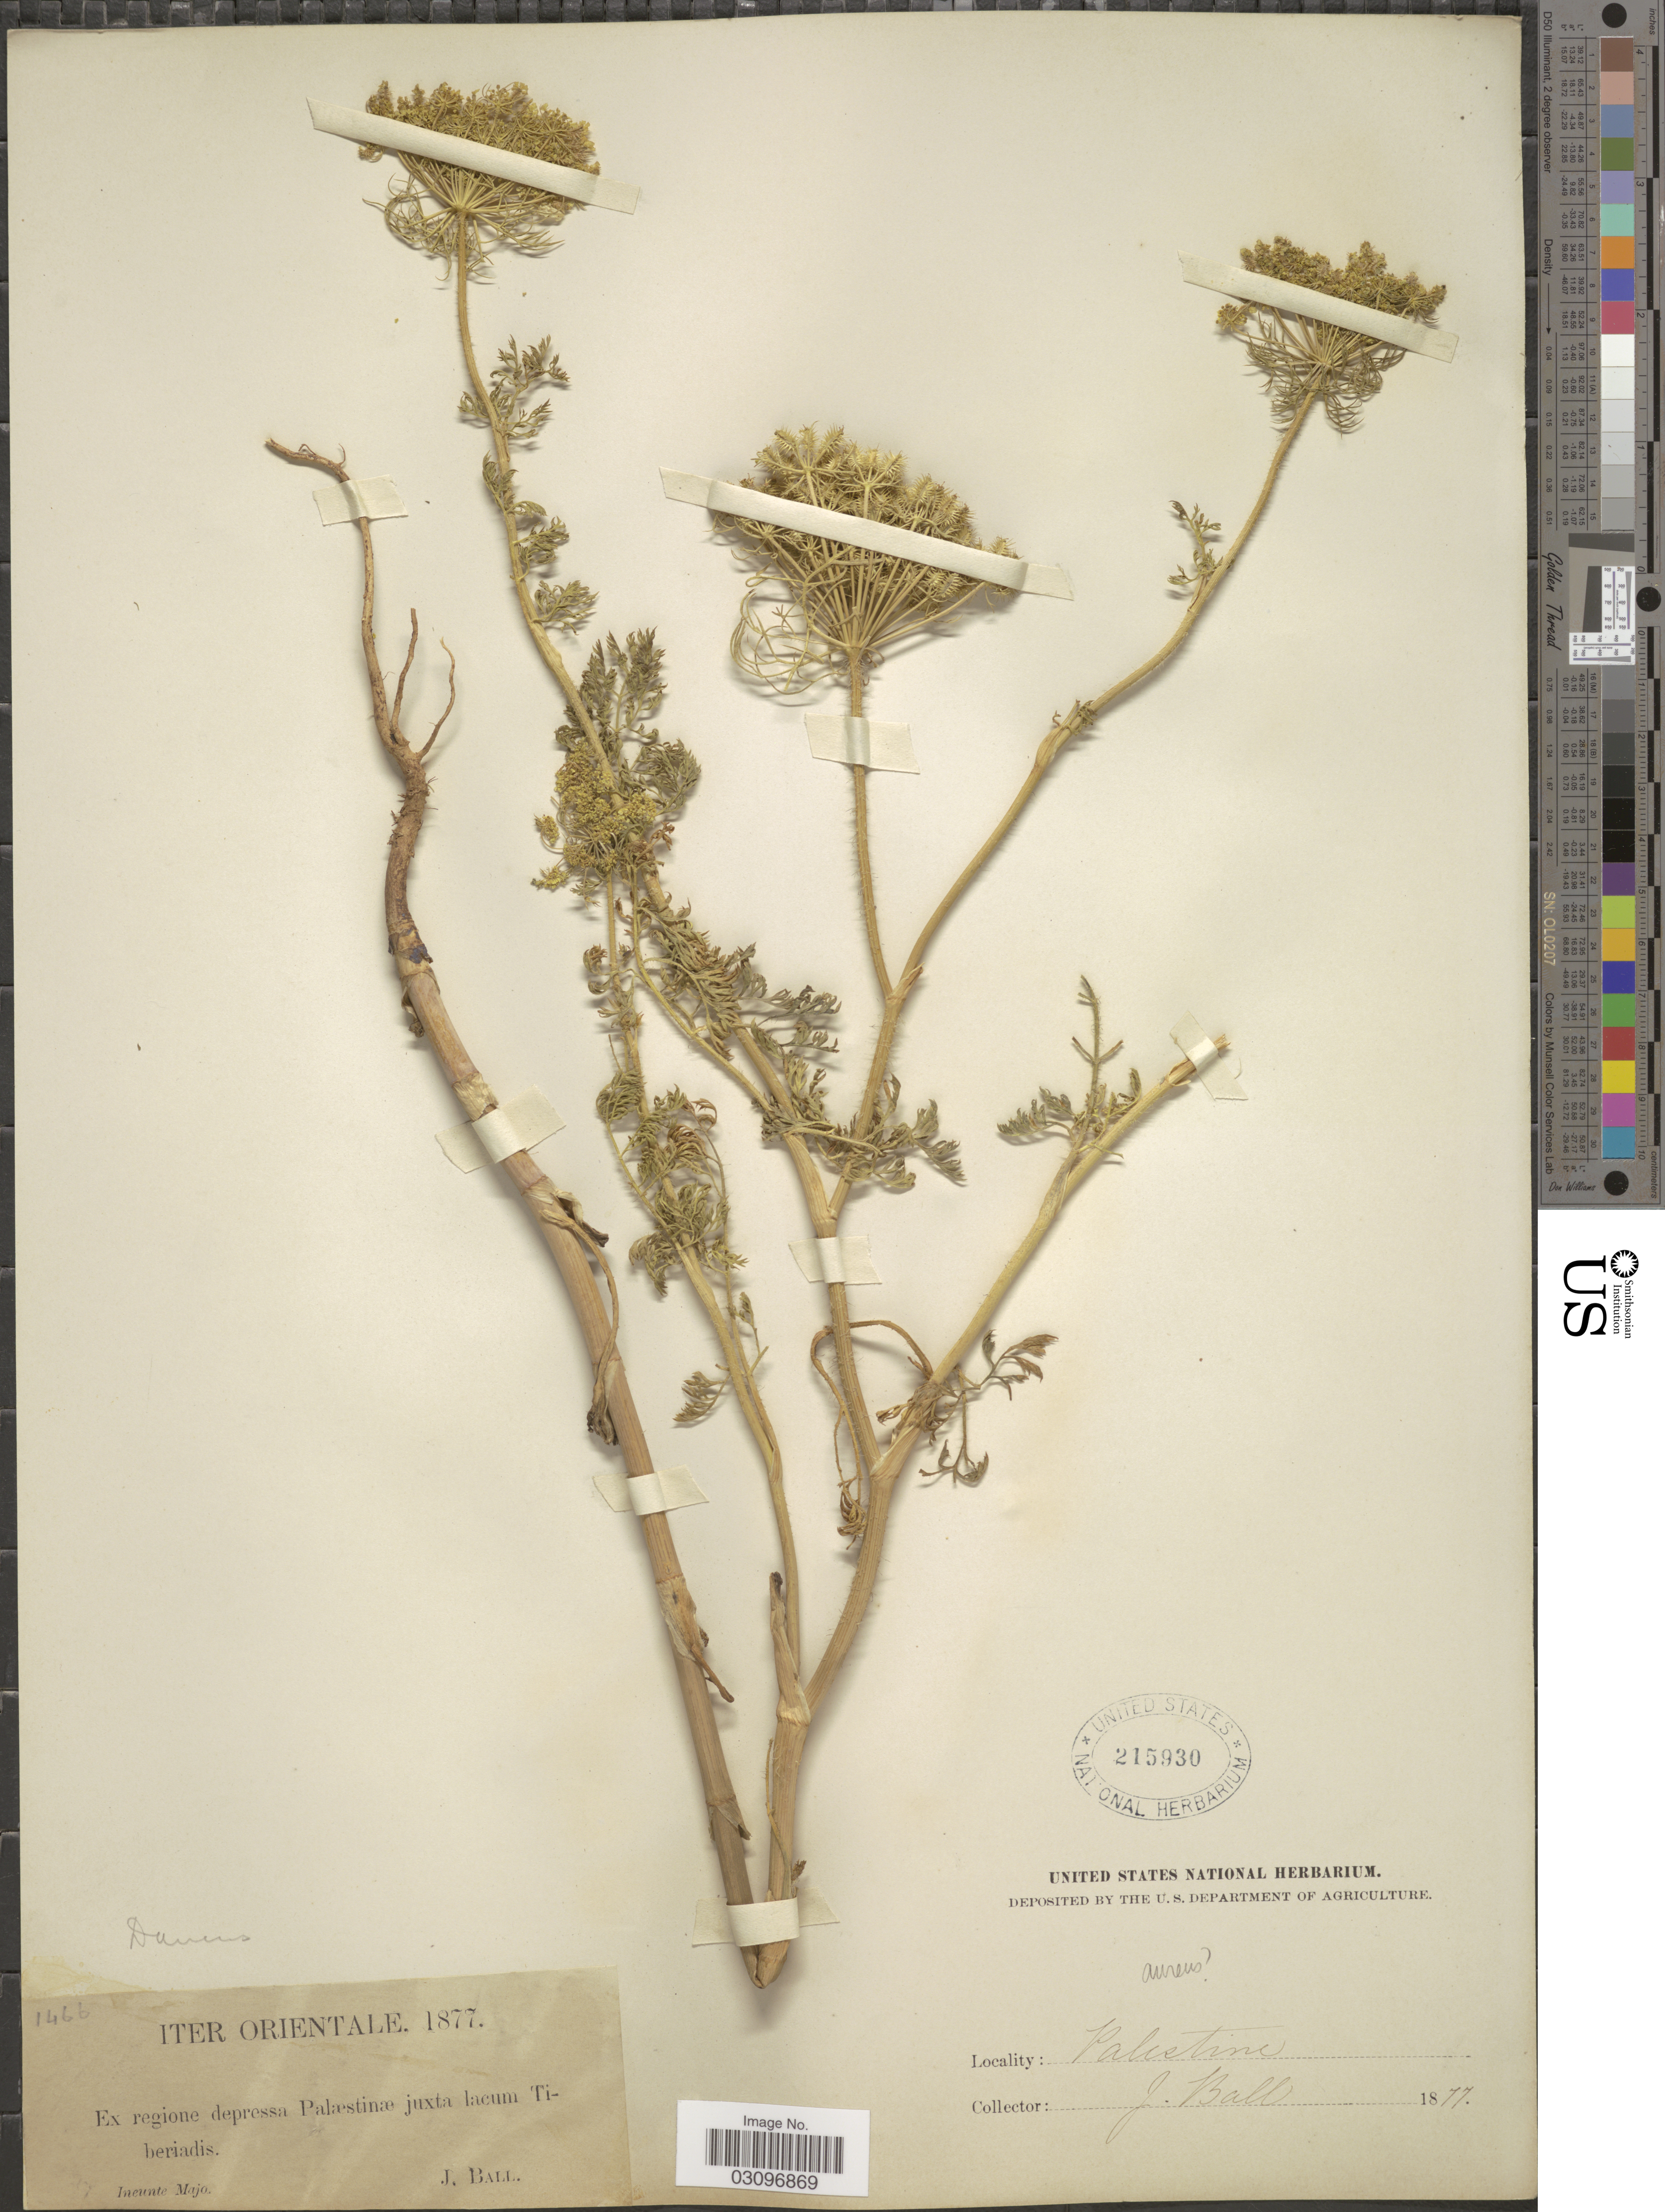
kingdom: Plantae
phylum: Tracheophyta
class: Magnoliopsida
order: Apiales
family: Apiaceae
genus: Daucus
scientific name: Daucus aureus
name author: Desf.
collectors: J. Ball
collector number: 1466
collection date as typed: Ineunte Majo. 1877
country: Israel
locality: Orientale. Ex regione depressa Palæstinæ juxta lacum Tiberiadis.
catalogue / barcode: US 215930